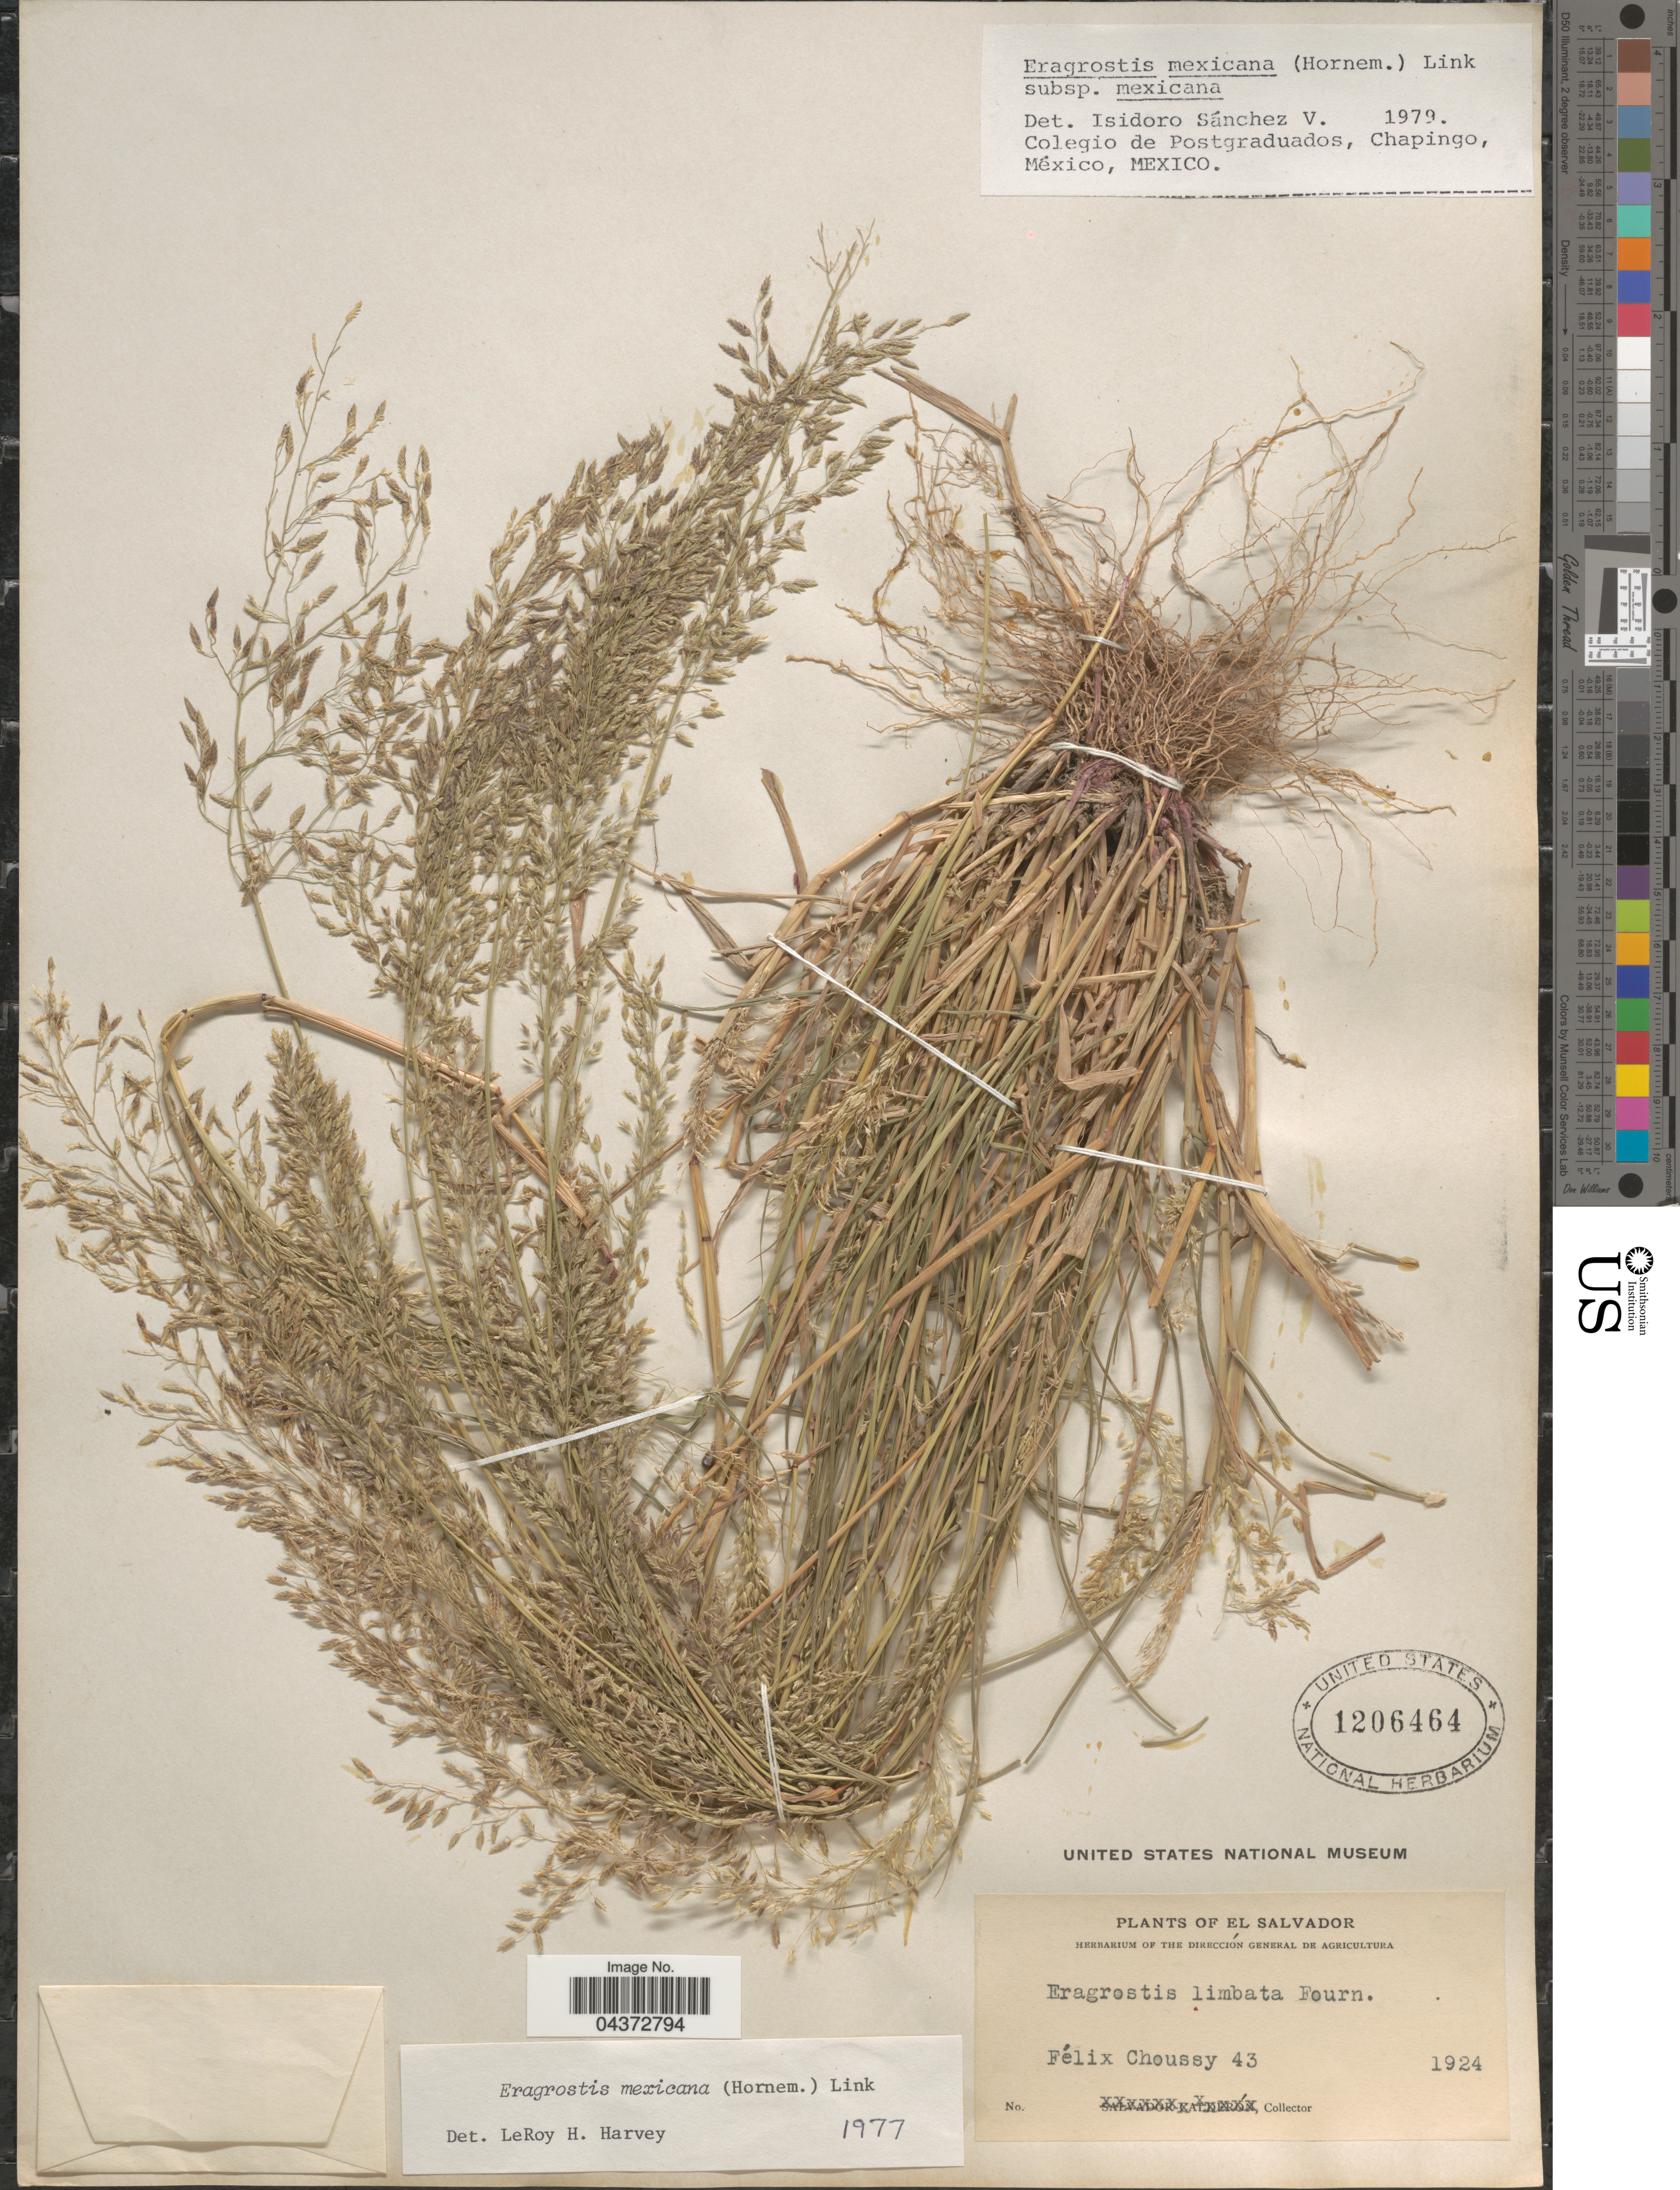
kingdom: Plantae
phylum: Tracheophyta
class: Liliopsida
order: Poales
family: Poaceae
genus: Eragrostis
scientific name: Eragrostis mexicana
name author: (Hornem.) Link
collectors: F. Choussy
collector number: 43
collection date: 1924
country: El Salvador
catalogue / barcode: US 1206464